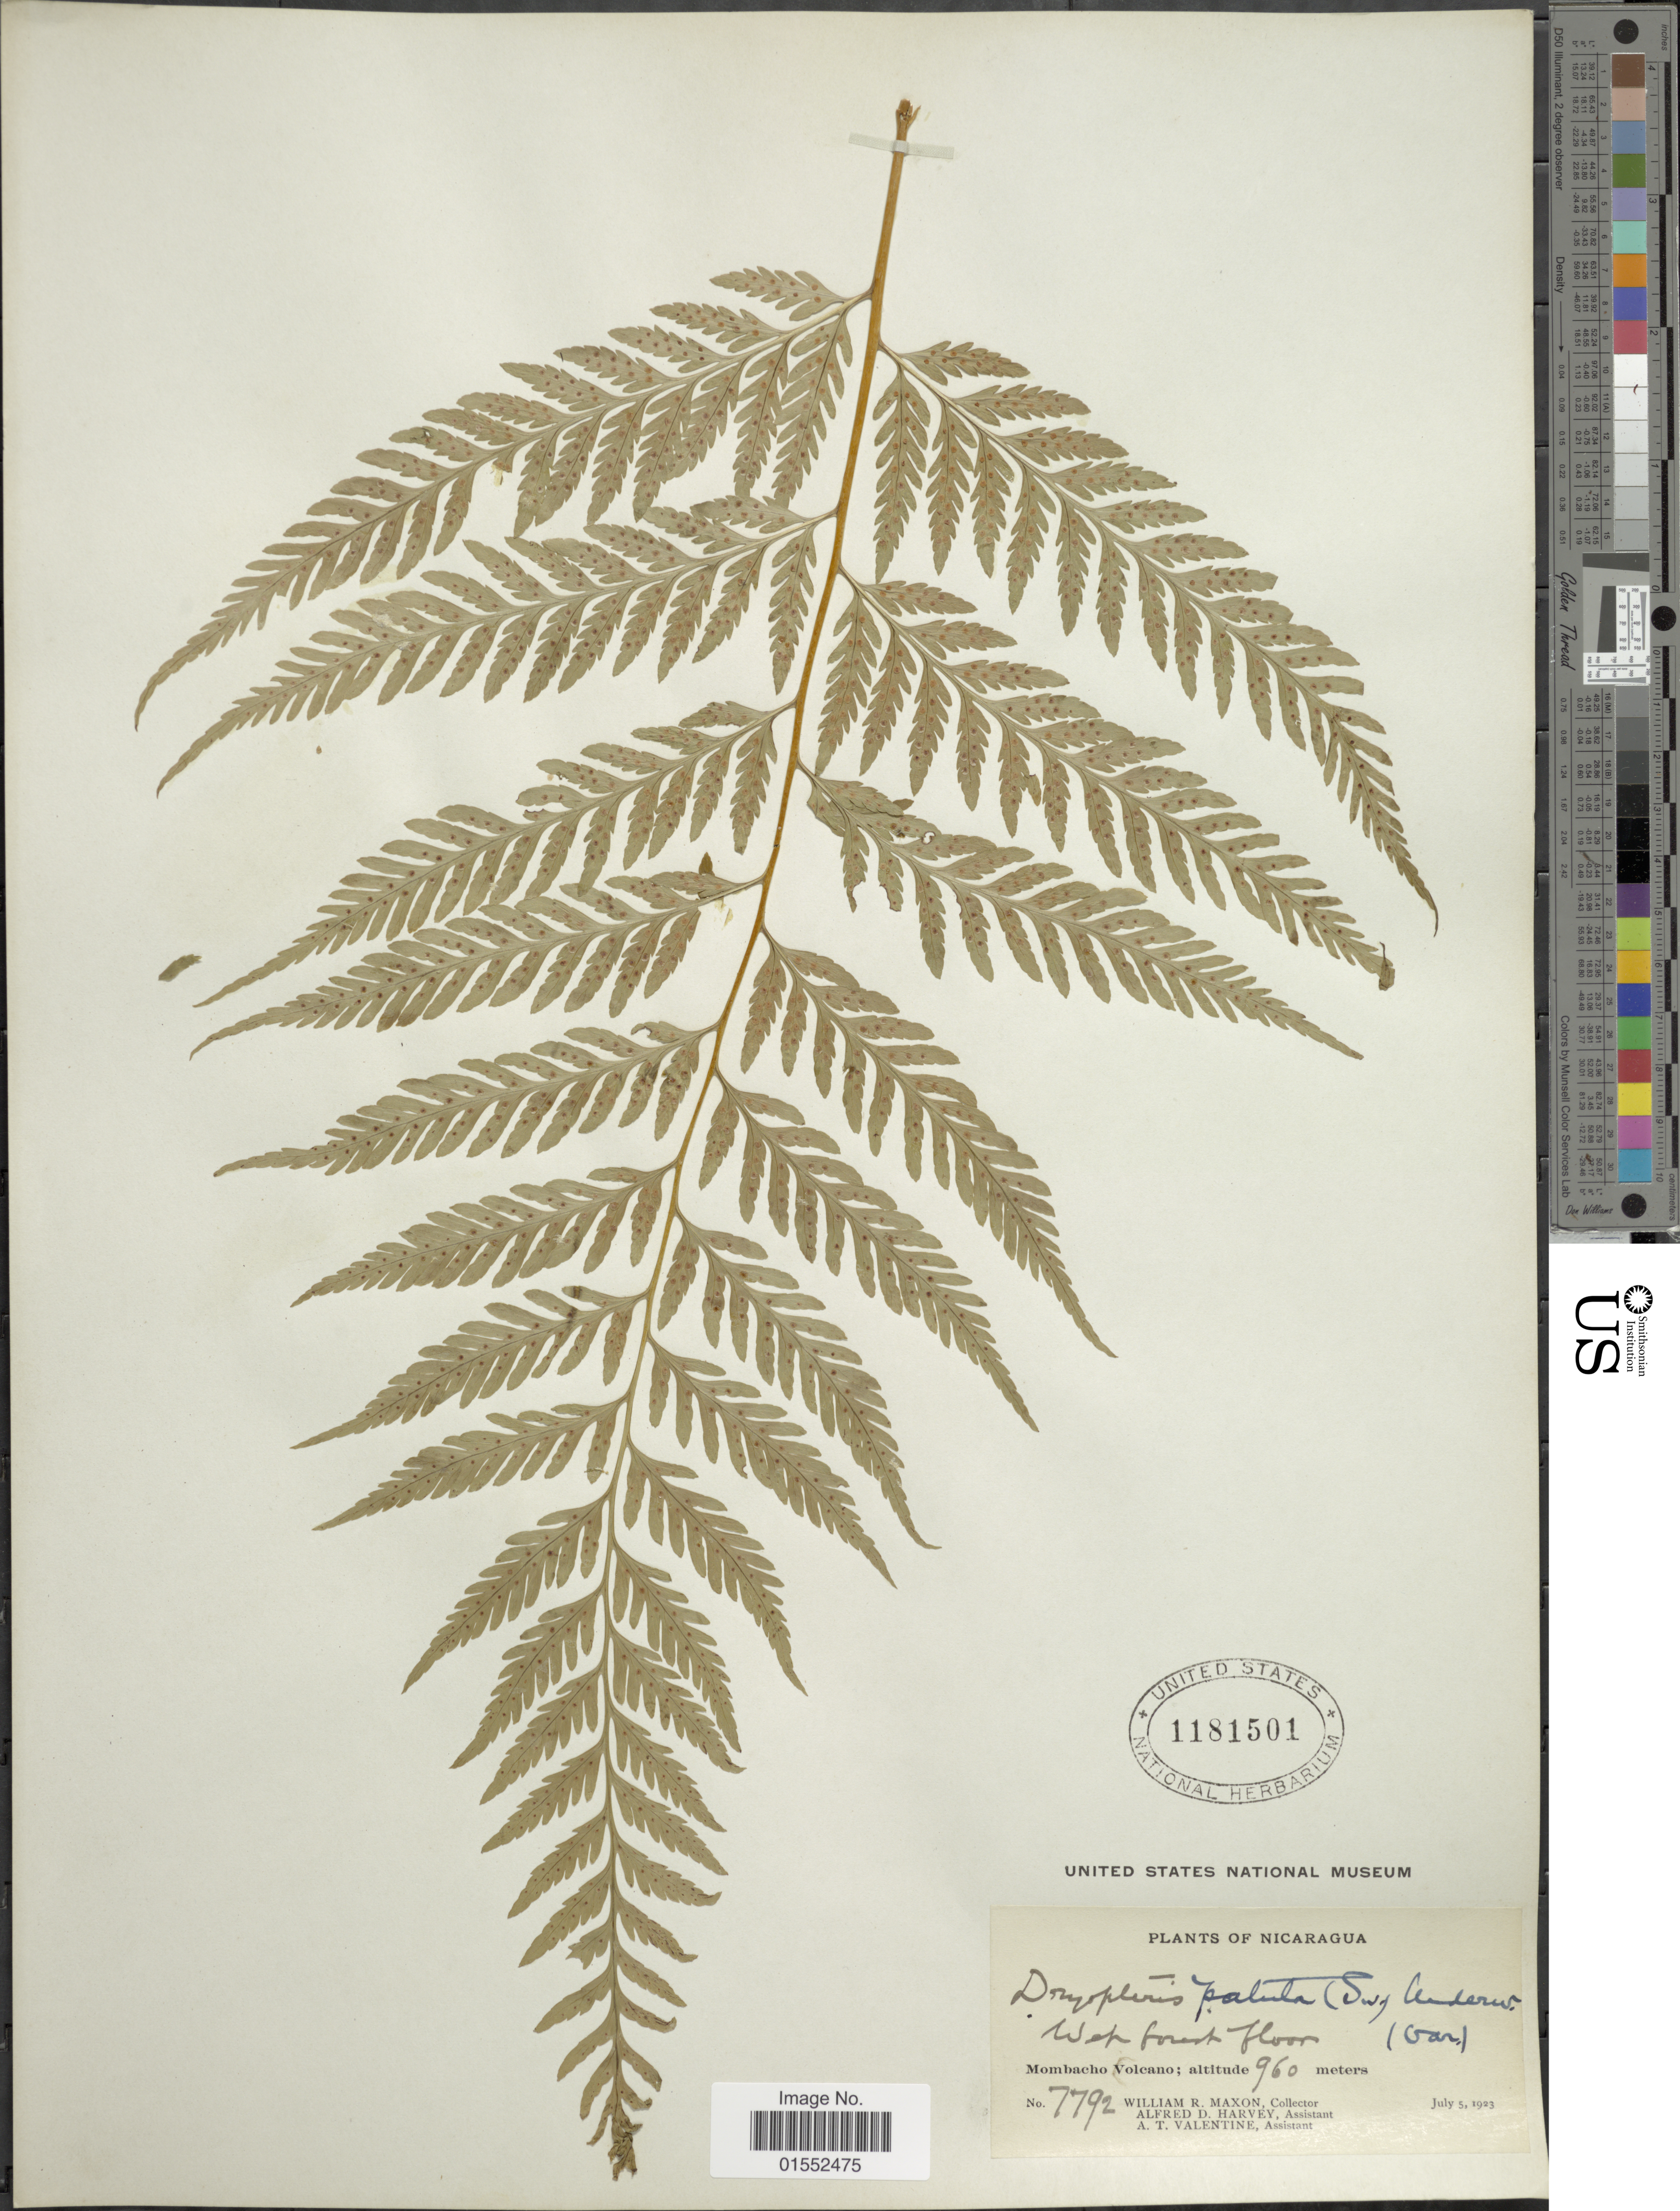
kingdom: Plantae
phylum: Tracheophyta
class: Polypodiopsida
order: Polypodiales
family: Dryopteridaceae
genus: Dryopteris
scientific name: Dryopteris patula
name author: (Sw.) Underw.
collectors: W. R. Maxon, A. D. Harvey & A. Valentine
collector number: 7792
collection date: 1923-07-05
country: Nicaragua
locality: Nicaragua. Mombacho Volcano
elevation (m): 960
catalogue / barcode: US 1181501